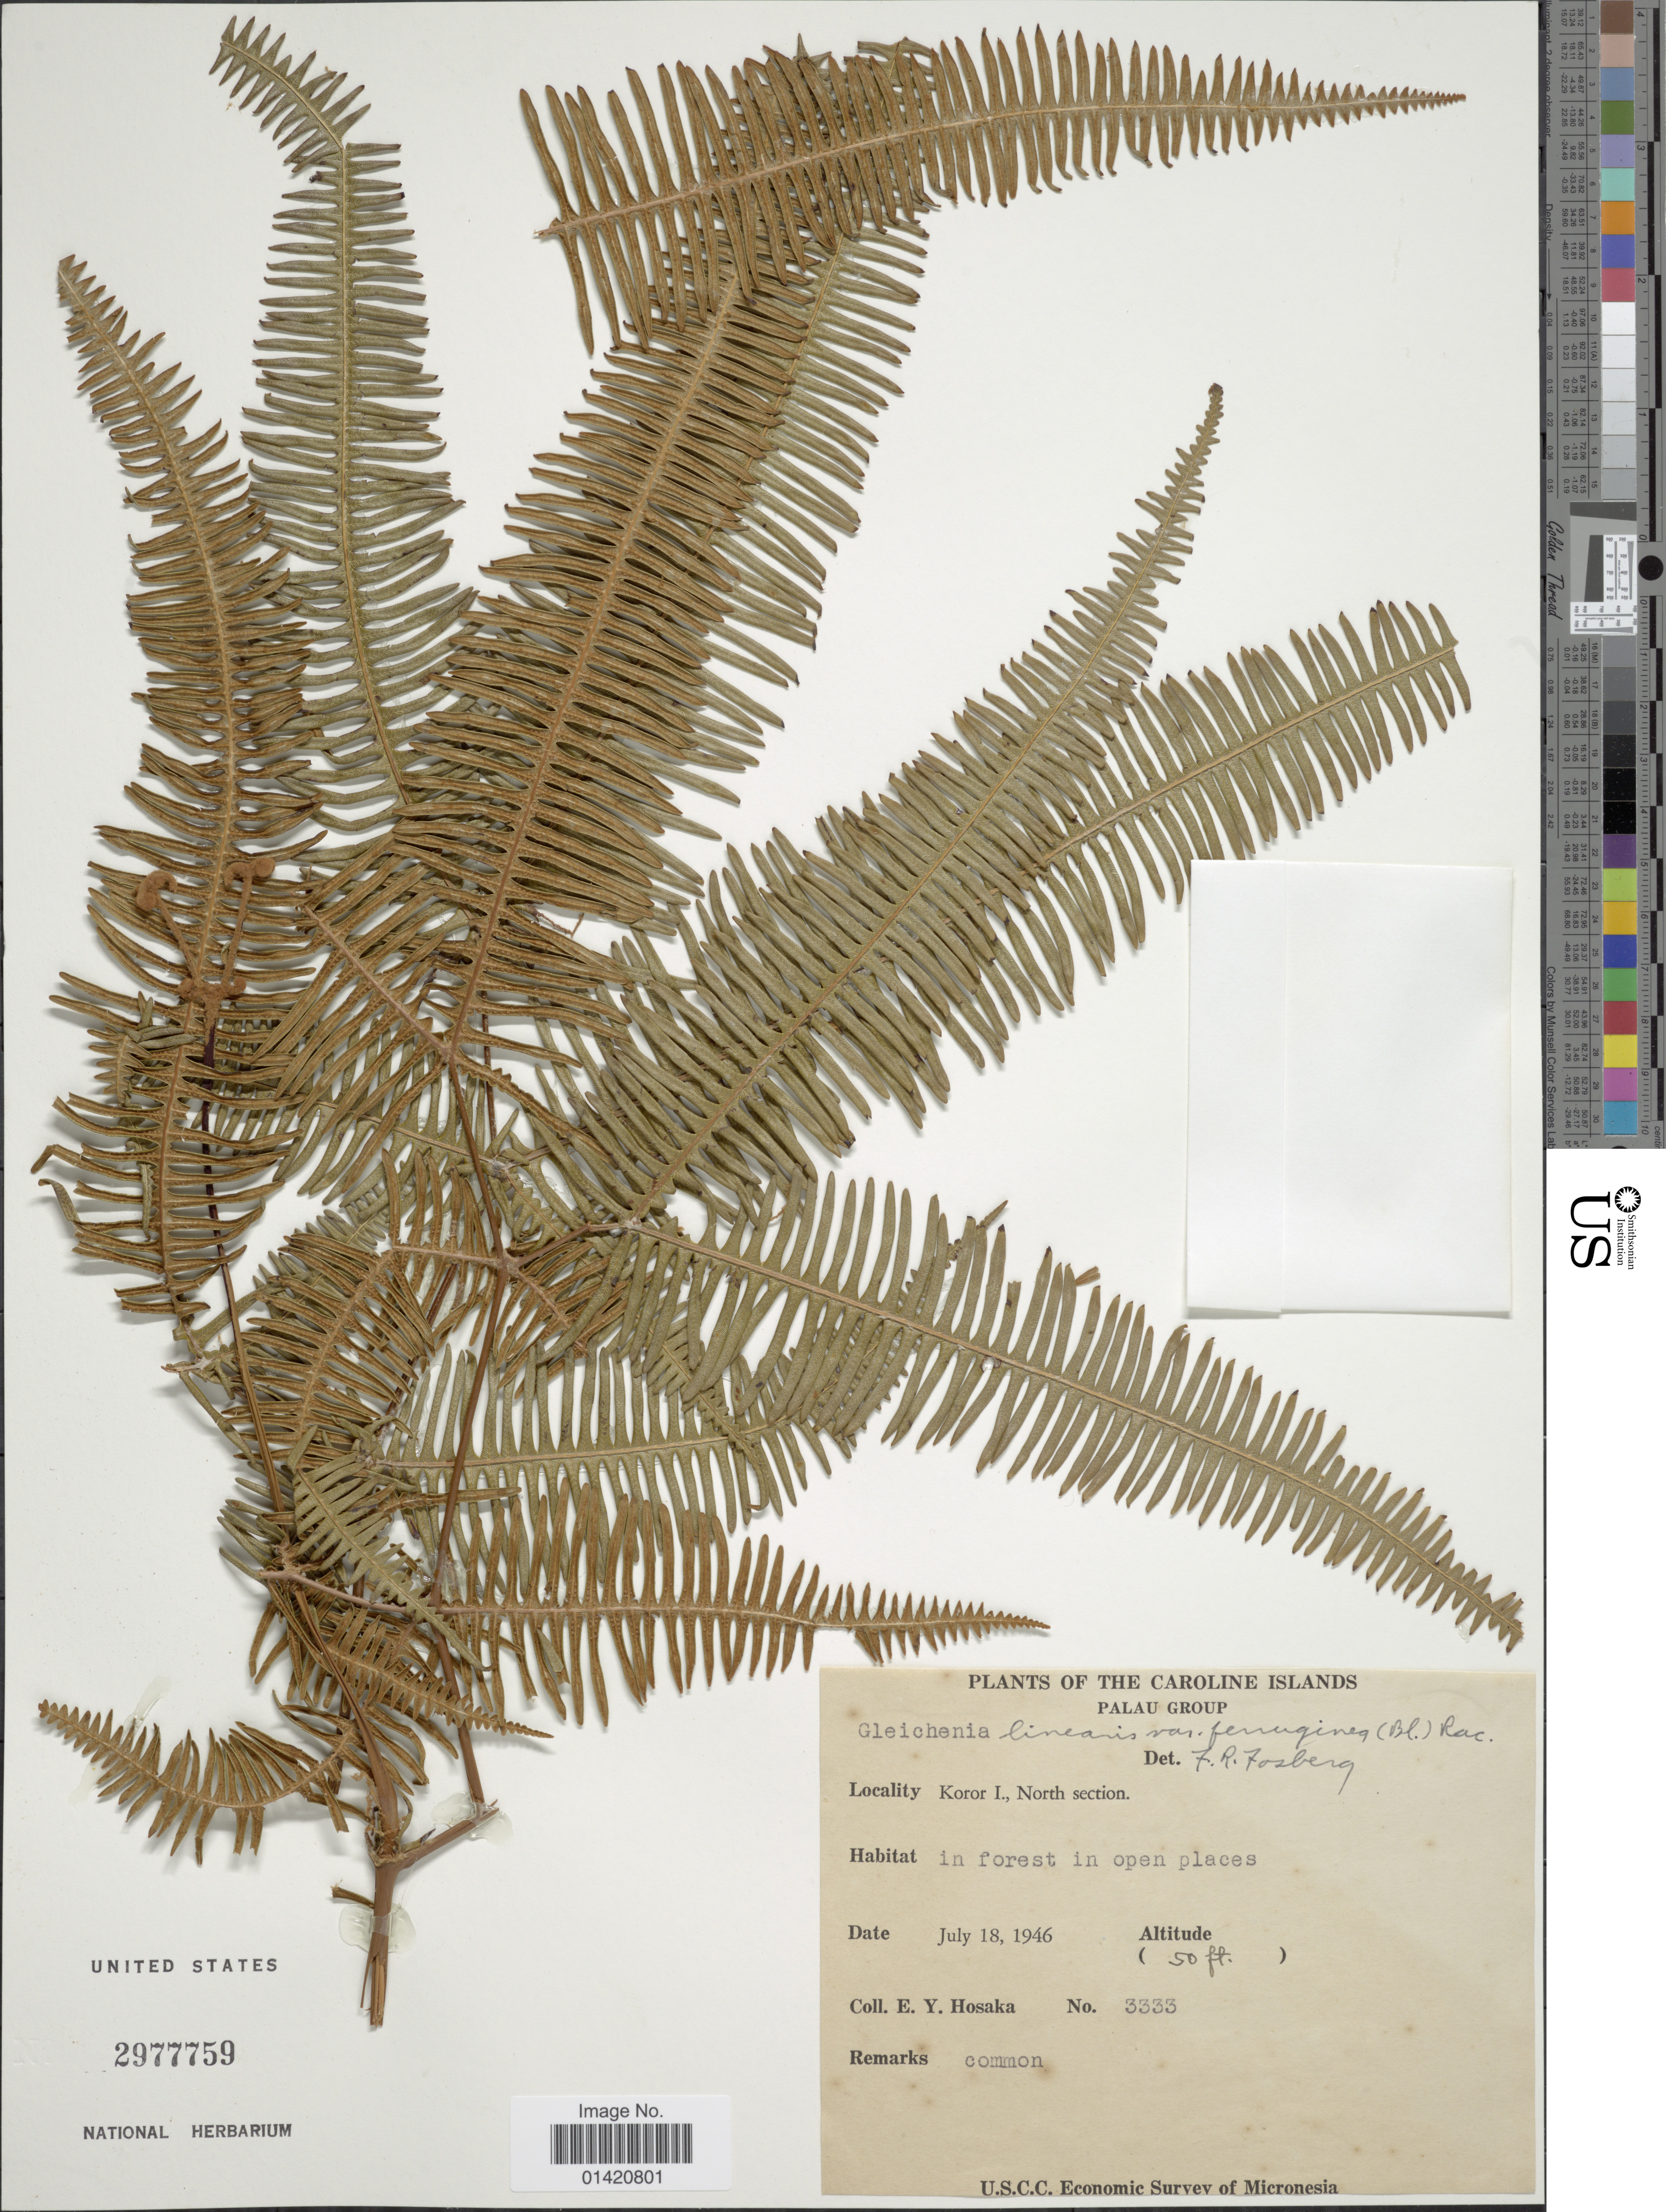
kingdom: Plantae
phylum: Tracheophyta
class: Polypodiopsida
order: Gleicheniales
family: Gleicheniaceae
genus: Dicranopteris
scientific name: Dicranopteris linearis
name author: (Burm. f.) Underw.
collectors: E. Y. Hosaka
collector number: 3333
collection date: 1946-07-18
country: Palau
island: Oreor [Koror]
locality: Palau Group, Koror I., North section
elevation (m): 15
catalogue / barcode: US 2977759